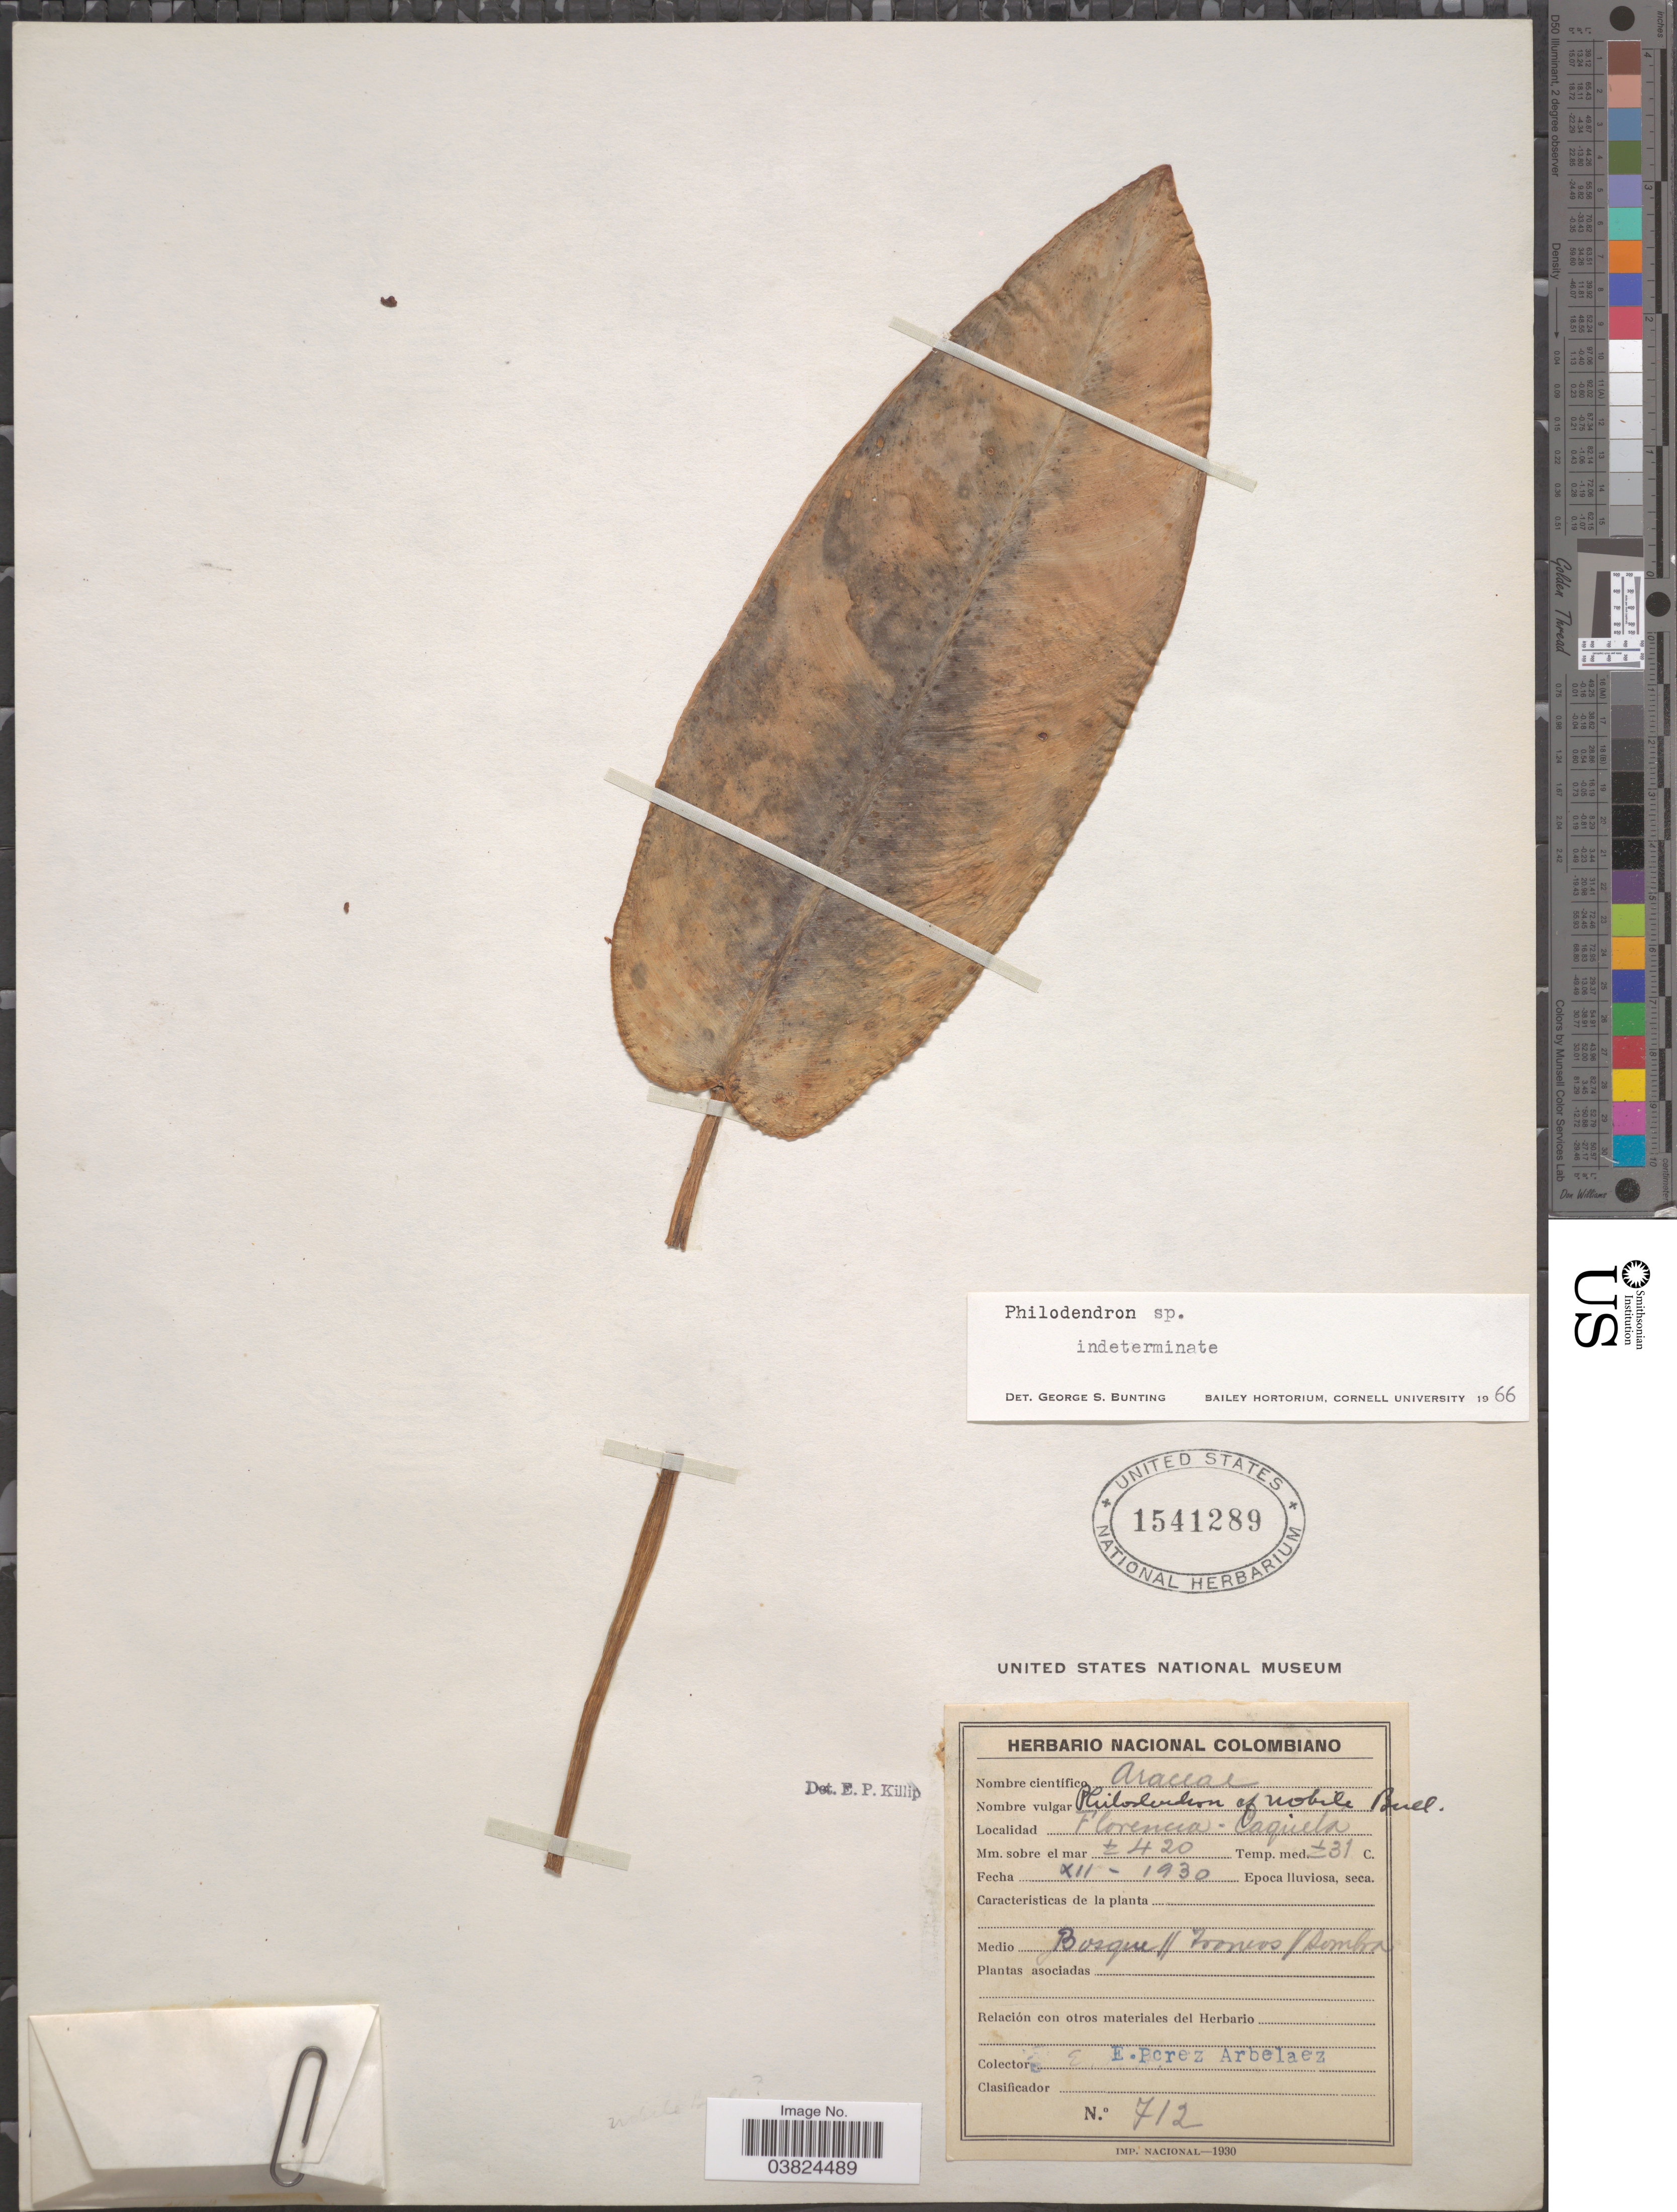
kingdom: Plantae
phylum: Tracheophyta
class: Liliopsida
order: Alismatales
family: Araceae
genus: Philodendron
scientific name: Philodendron sp.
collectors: E. Pérez Arbeláez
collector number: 712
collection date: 1930-12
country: Colombia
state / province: Caquetá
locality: Florencia.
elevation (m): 420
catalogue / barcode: US 1541289